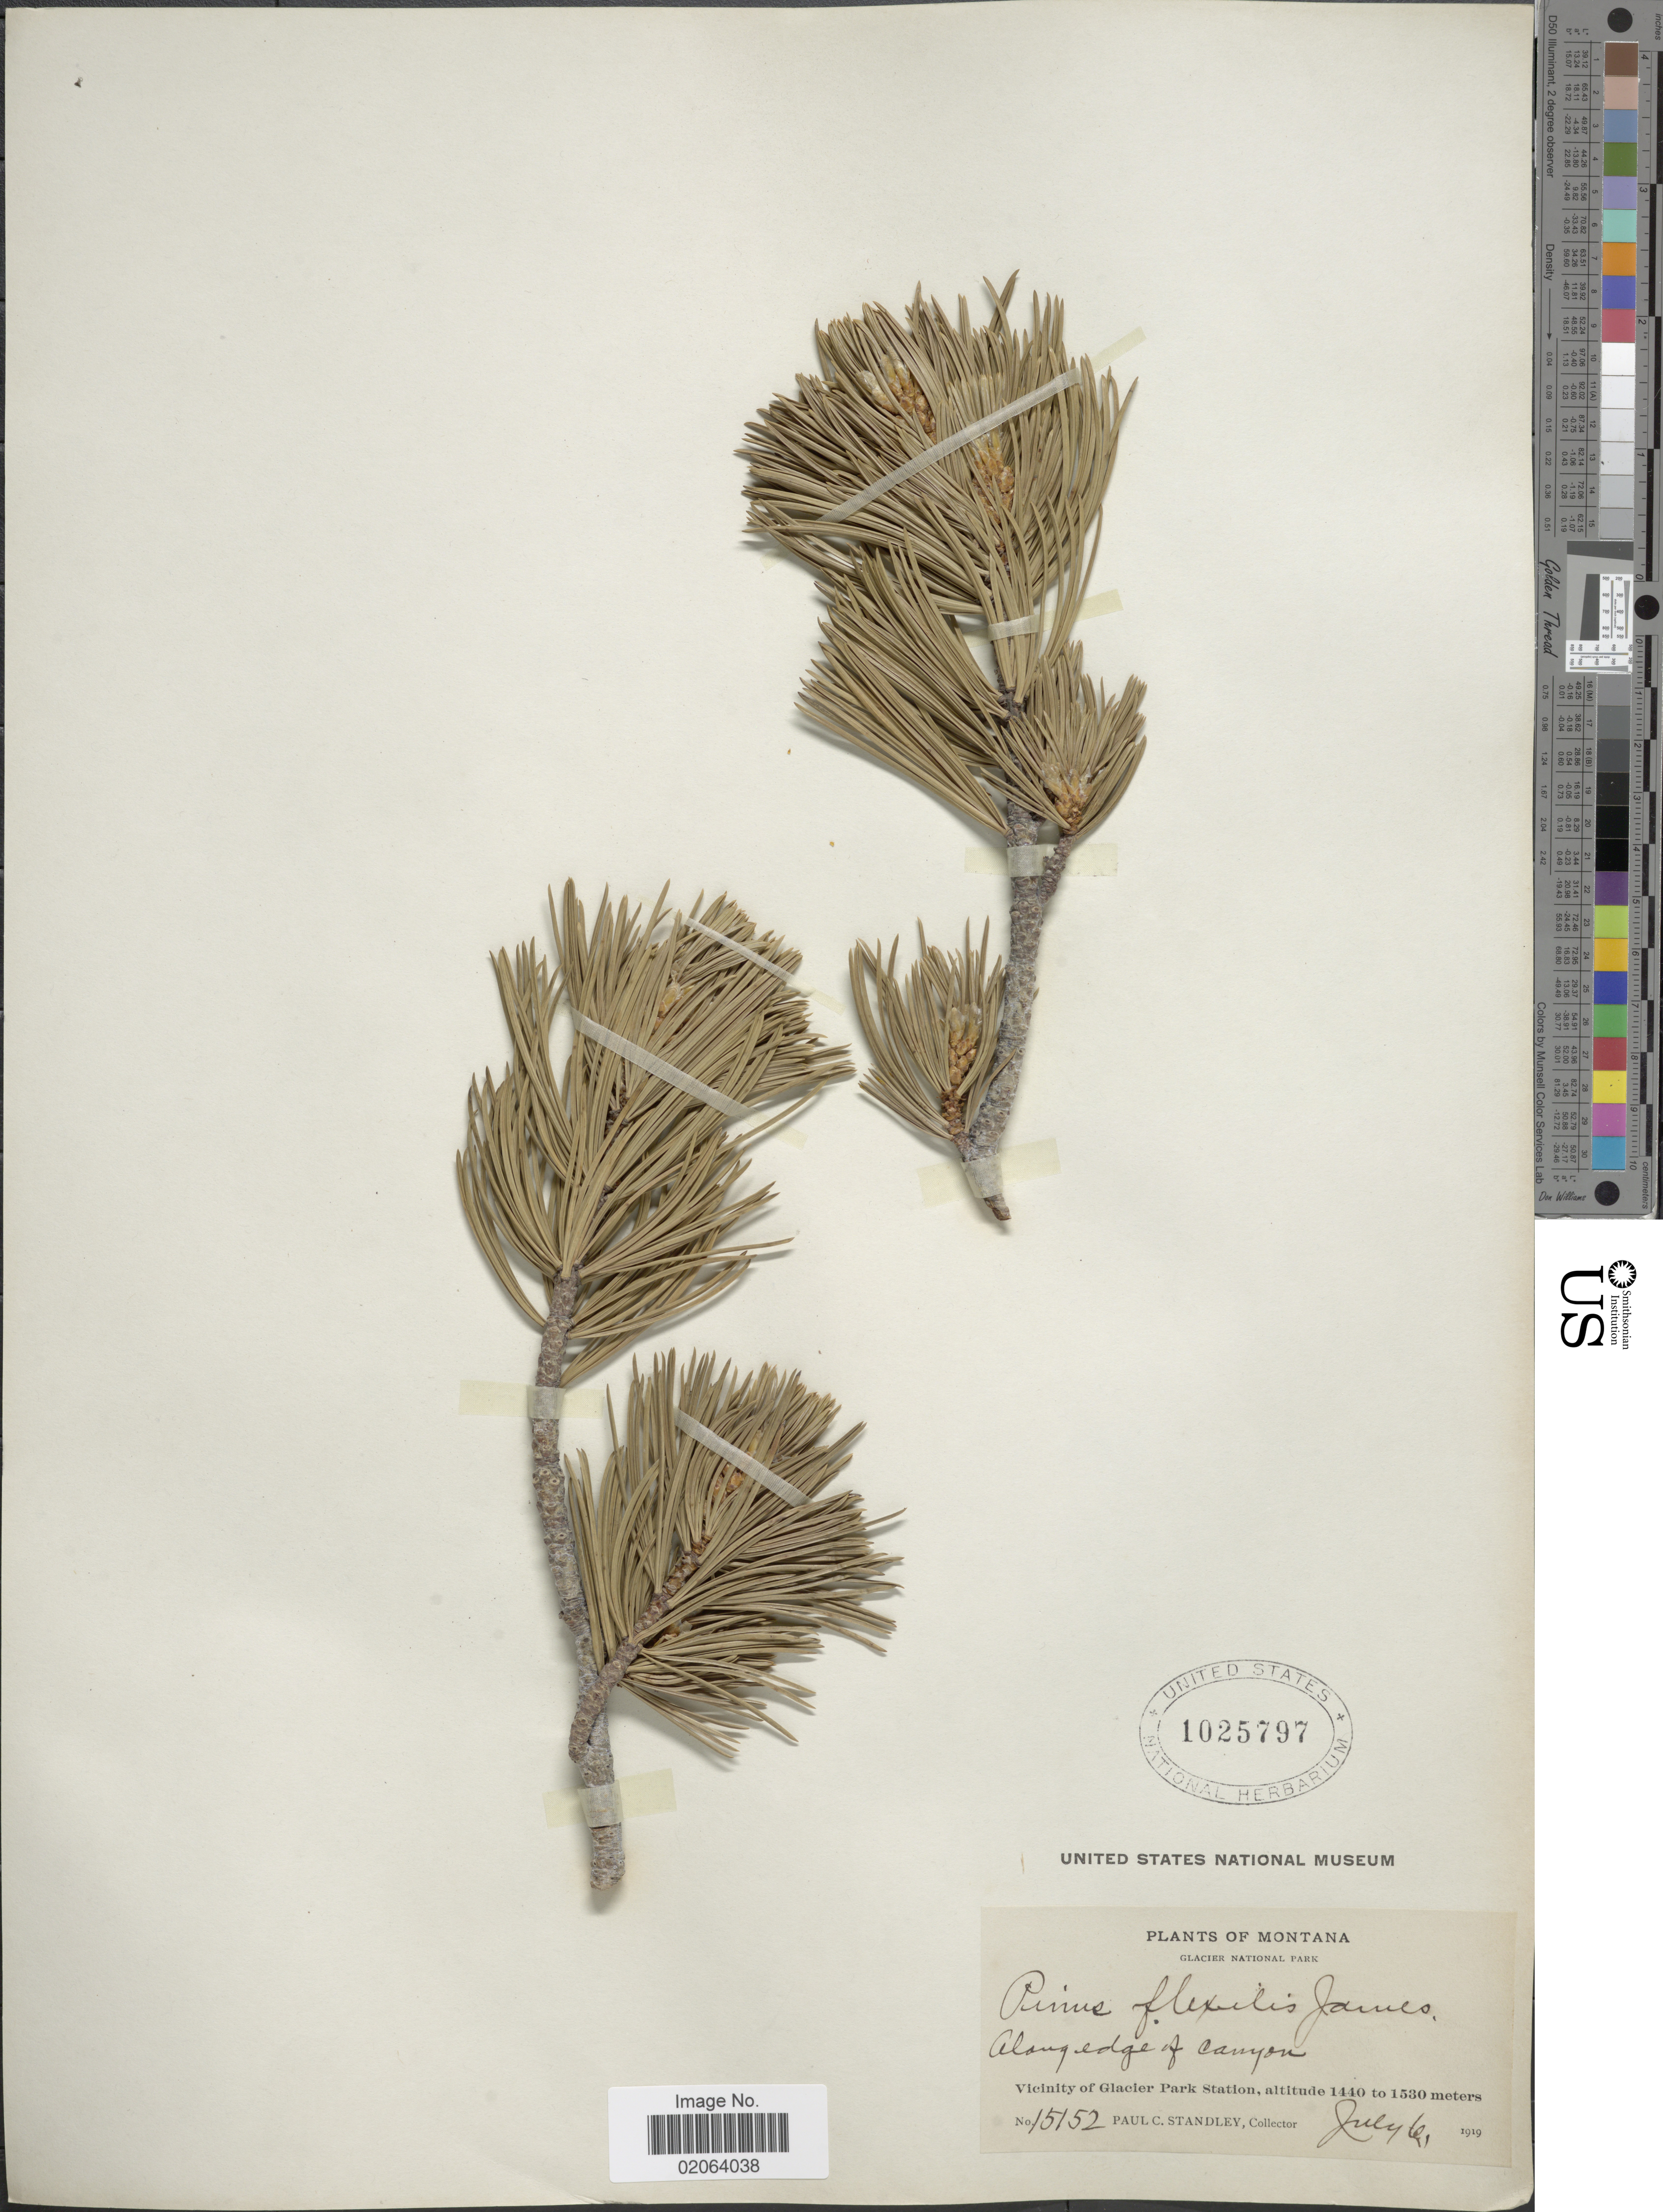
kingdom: Plantae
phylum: Tracheophyta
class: Pinopsida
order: Pinales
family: Pinaceae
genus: Pinus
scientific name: Pinus flexilis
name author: E. James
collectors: P. C. Standley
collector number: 15152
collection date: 1919-07-06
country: United States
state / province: Montana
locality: Glacier National Park. Vicinity of Glacier Park Station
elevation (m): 1440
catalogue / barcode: US 1025797